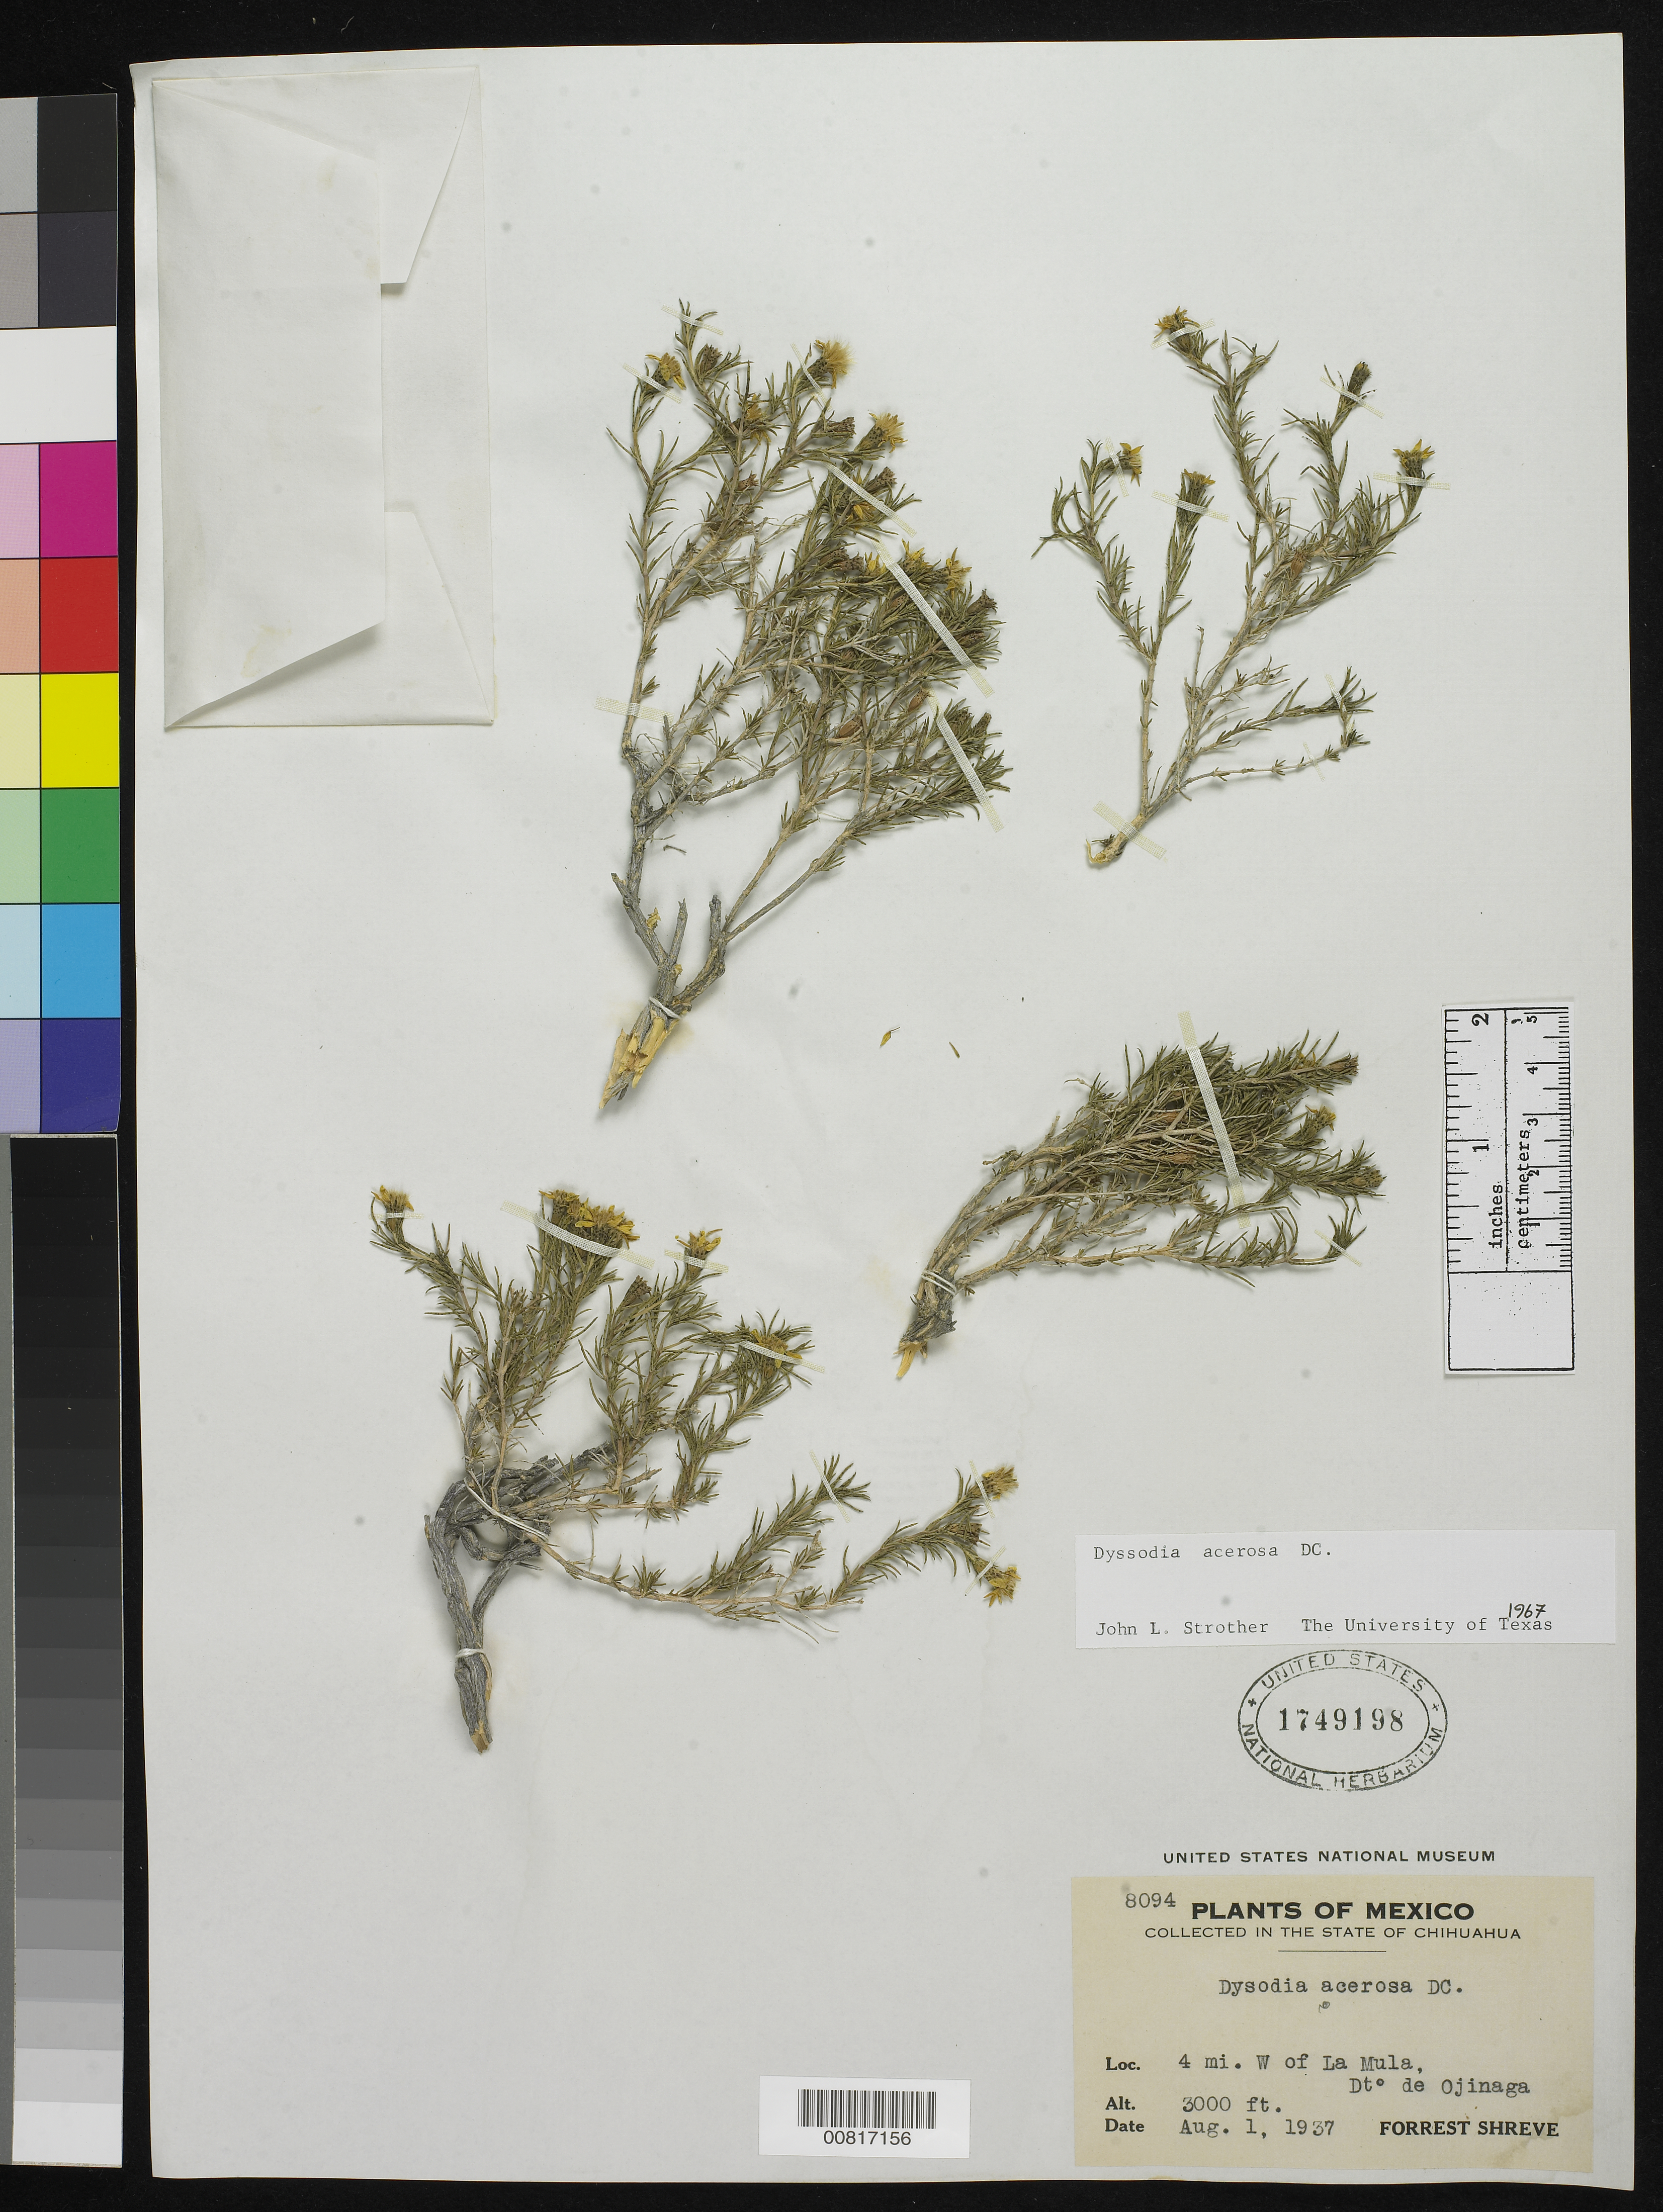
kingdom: Plantae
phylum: Tracheophyta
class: Magnoliopsida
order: Asterales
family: Asteraceae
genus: Dyssodia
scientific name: Dyssodia acerosa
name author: DC.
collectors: F. Shreve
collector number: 8094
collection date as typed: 01 Aug 1937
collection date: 1937-08-01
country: Mexico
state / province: Chihuahua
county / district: Ojinaga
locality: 4 mi. W of La Mula, Municipio de Ojinaga, Chihuahua.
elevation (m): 914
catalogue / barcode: US 1749198